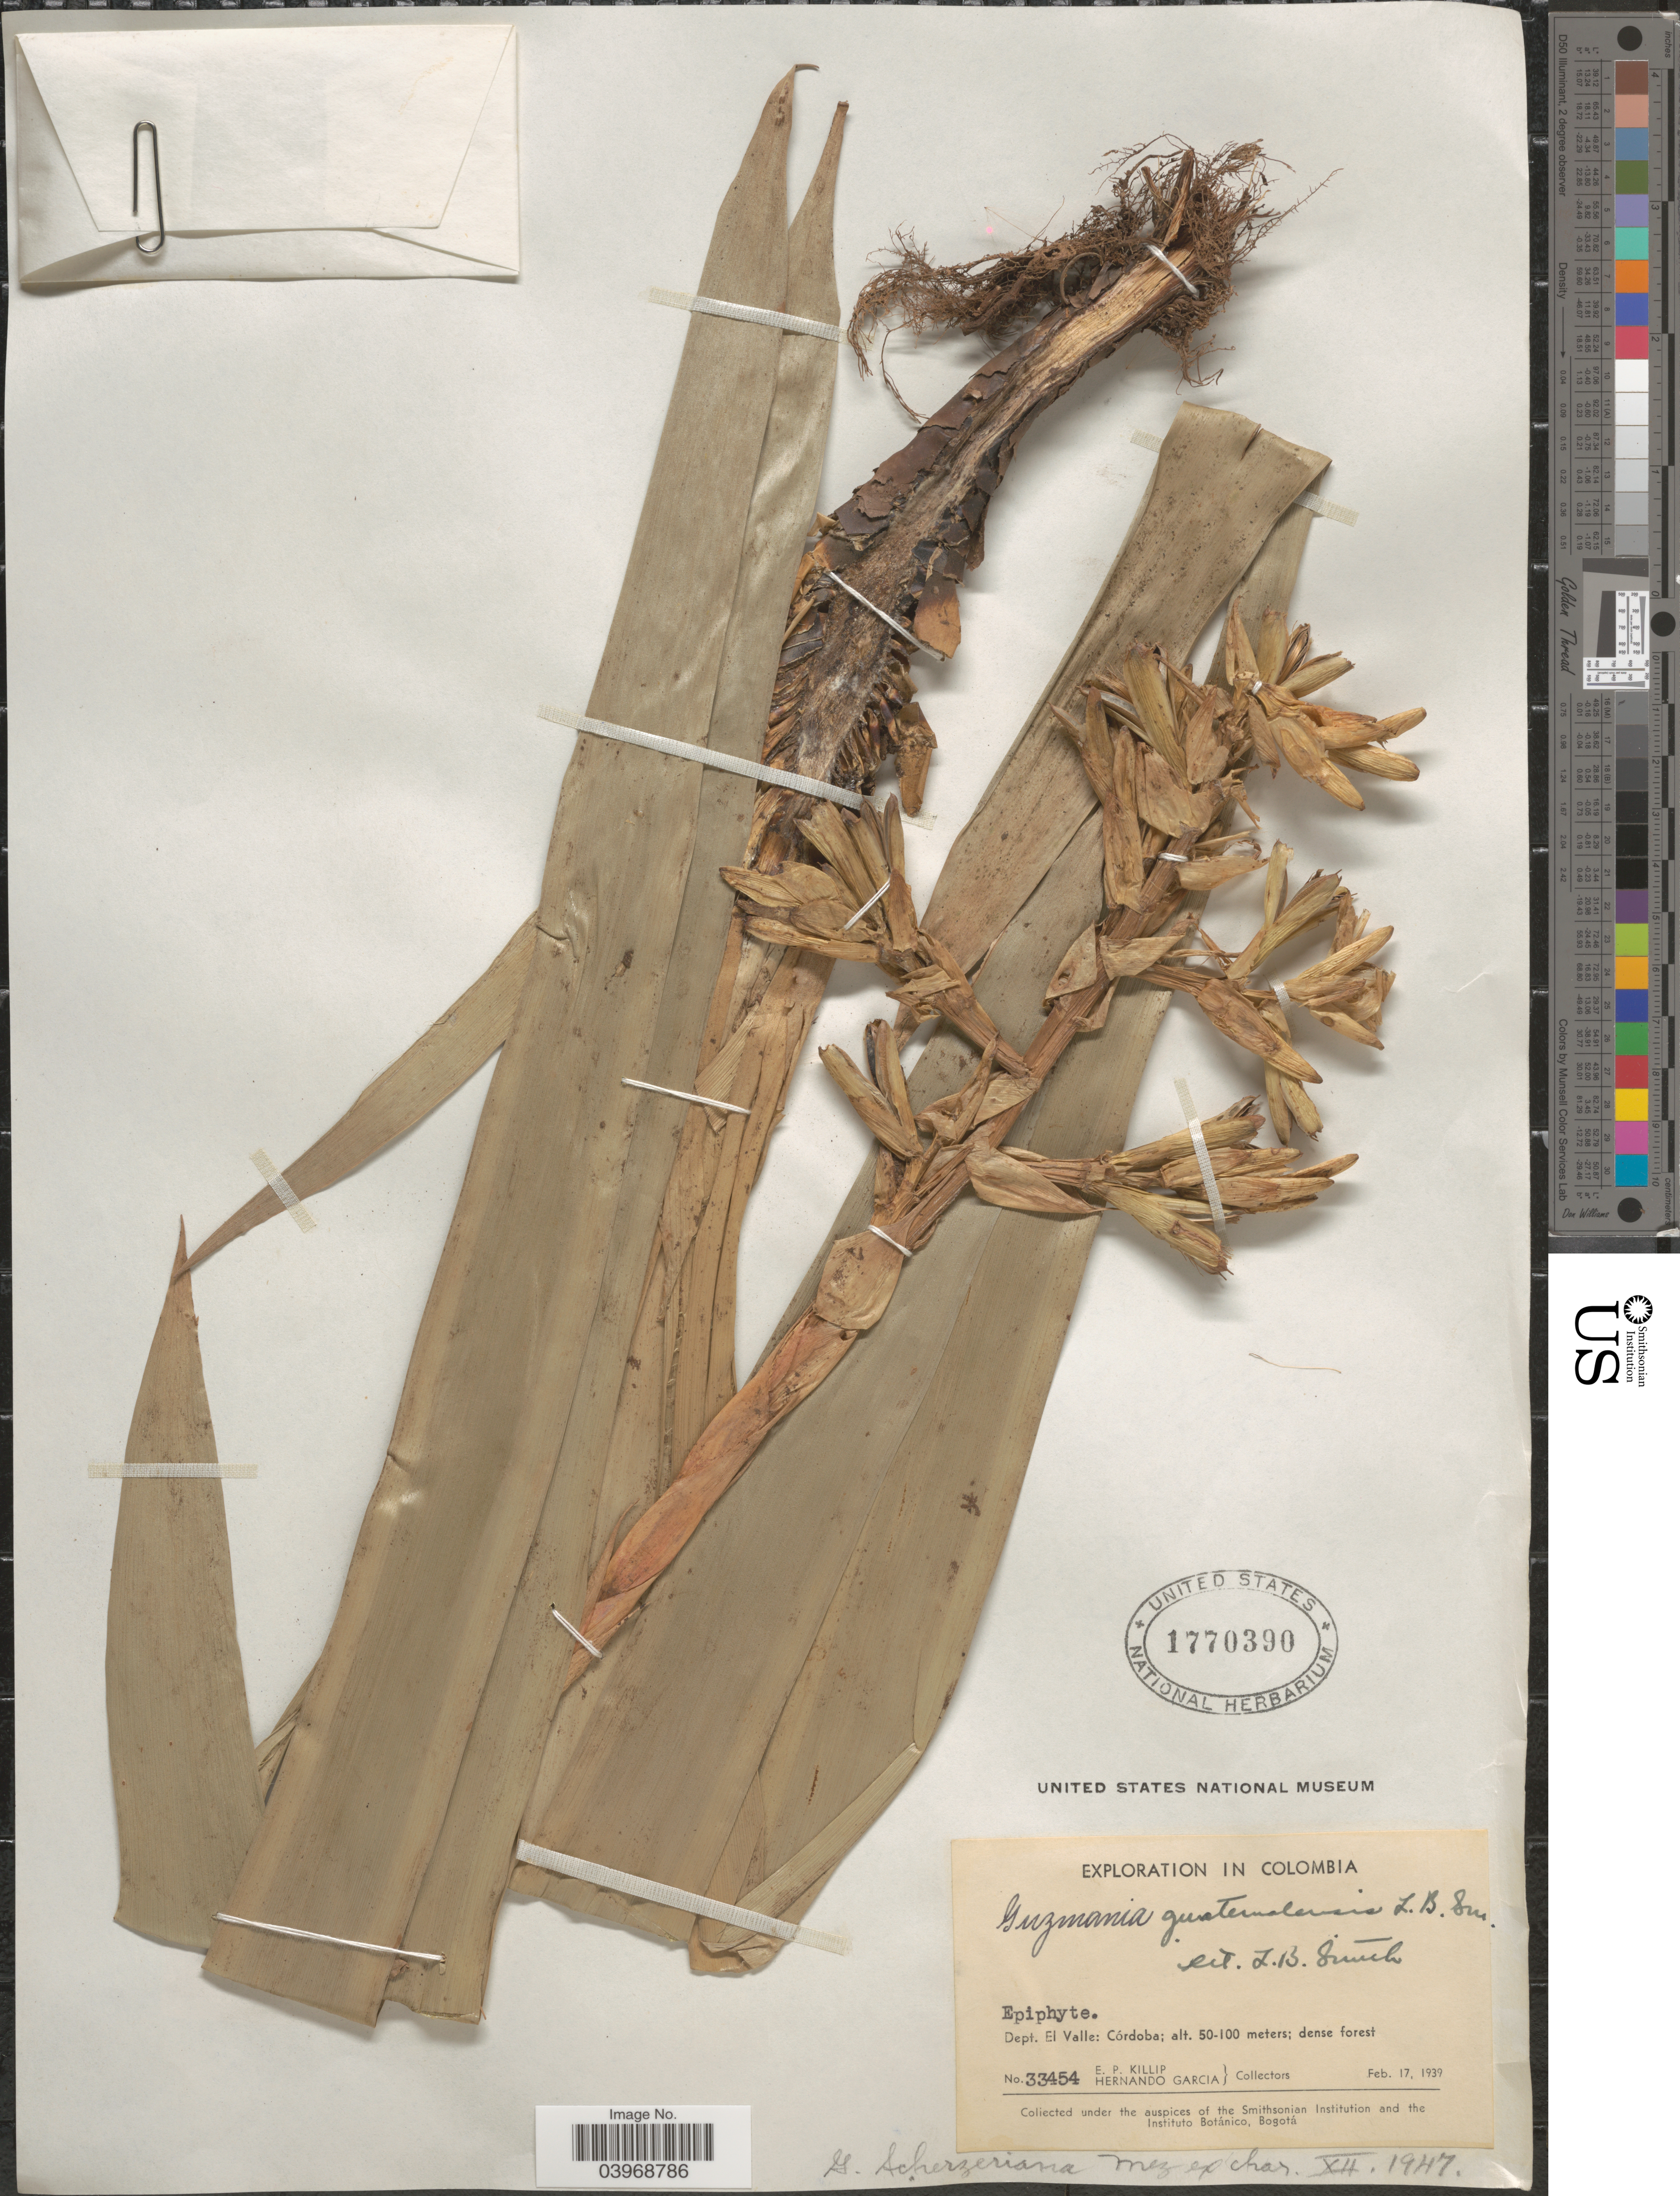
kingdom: Plantae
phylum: Tracheophyta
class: Liliopsida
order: Poales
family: Bromeliaceae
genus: Guzmania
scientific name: Guzmania scherzeriana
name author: Mez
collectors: E. P. Killip & H. Garcia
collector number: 33454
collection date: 1939-02-17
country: Colombia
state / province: Valle del Cauca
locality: Dept. El Valle: Córdoba.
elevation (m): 50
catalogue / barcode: US 1770390